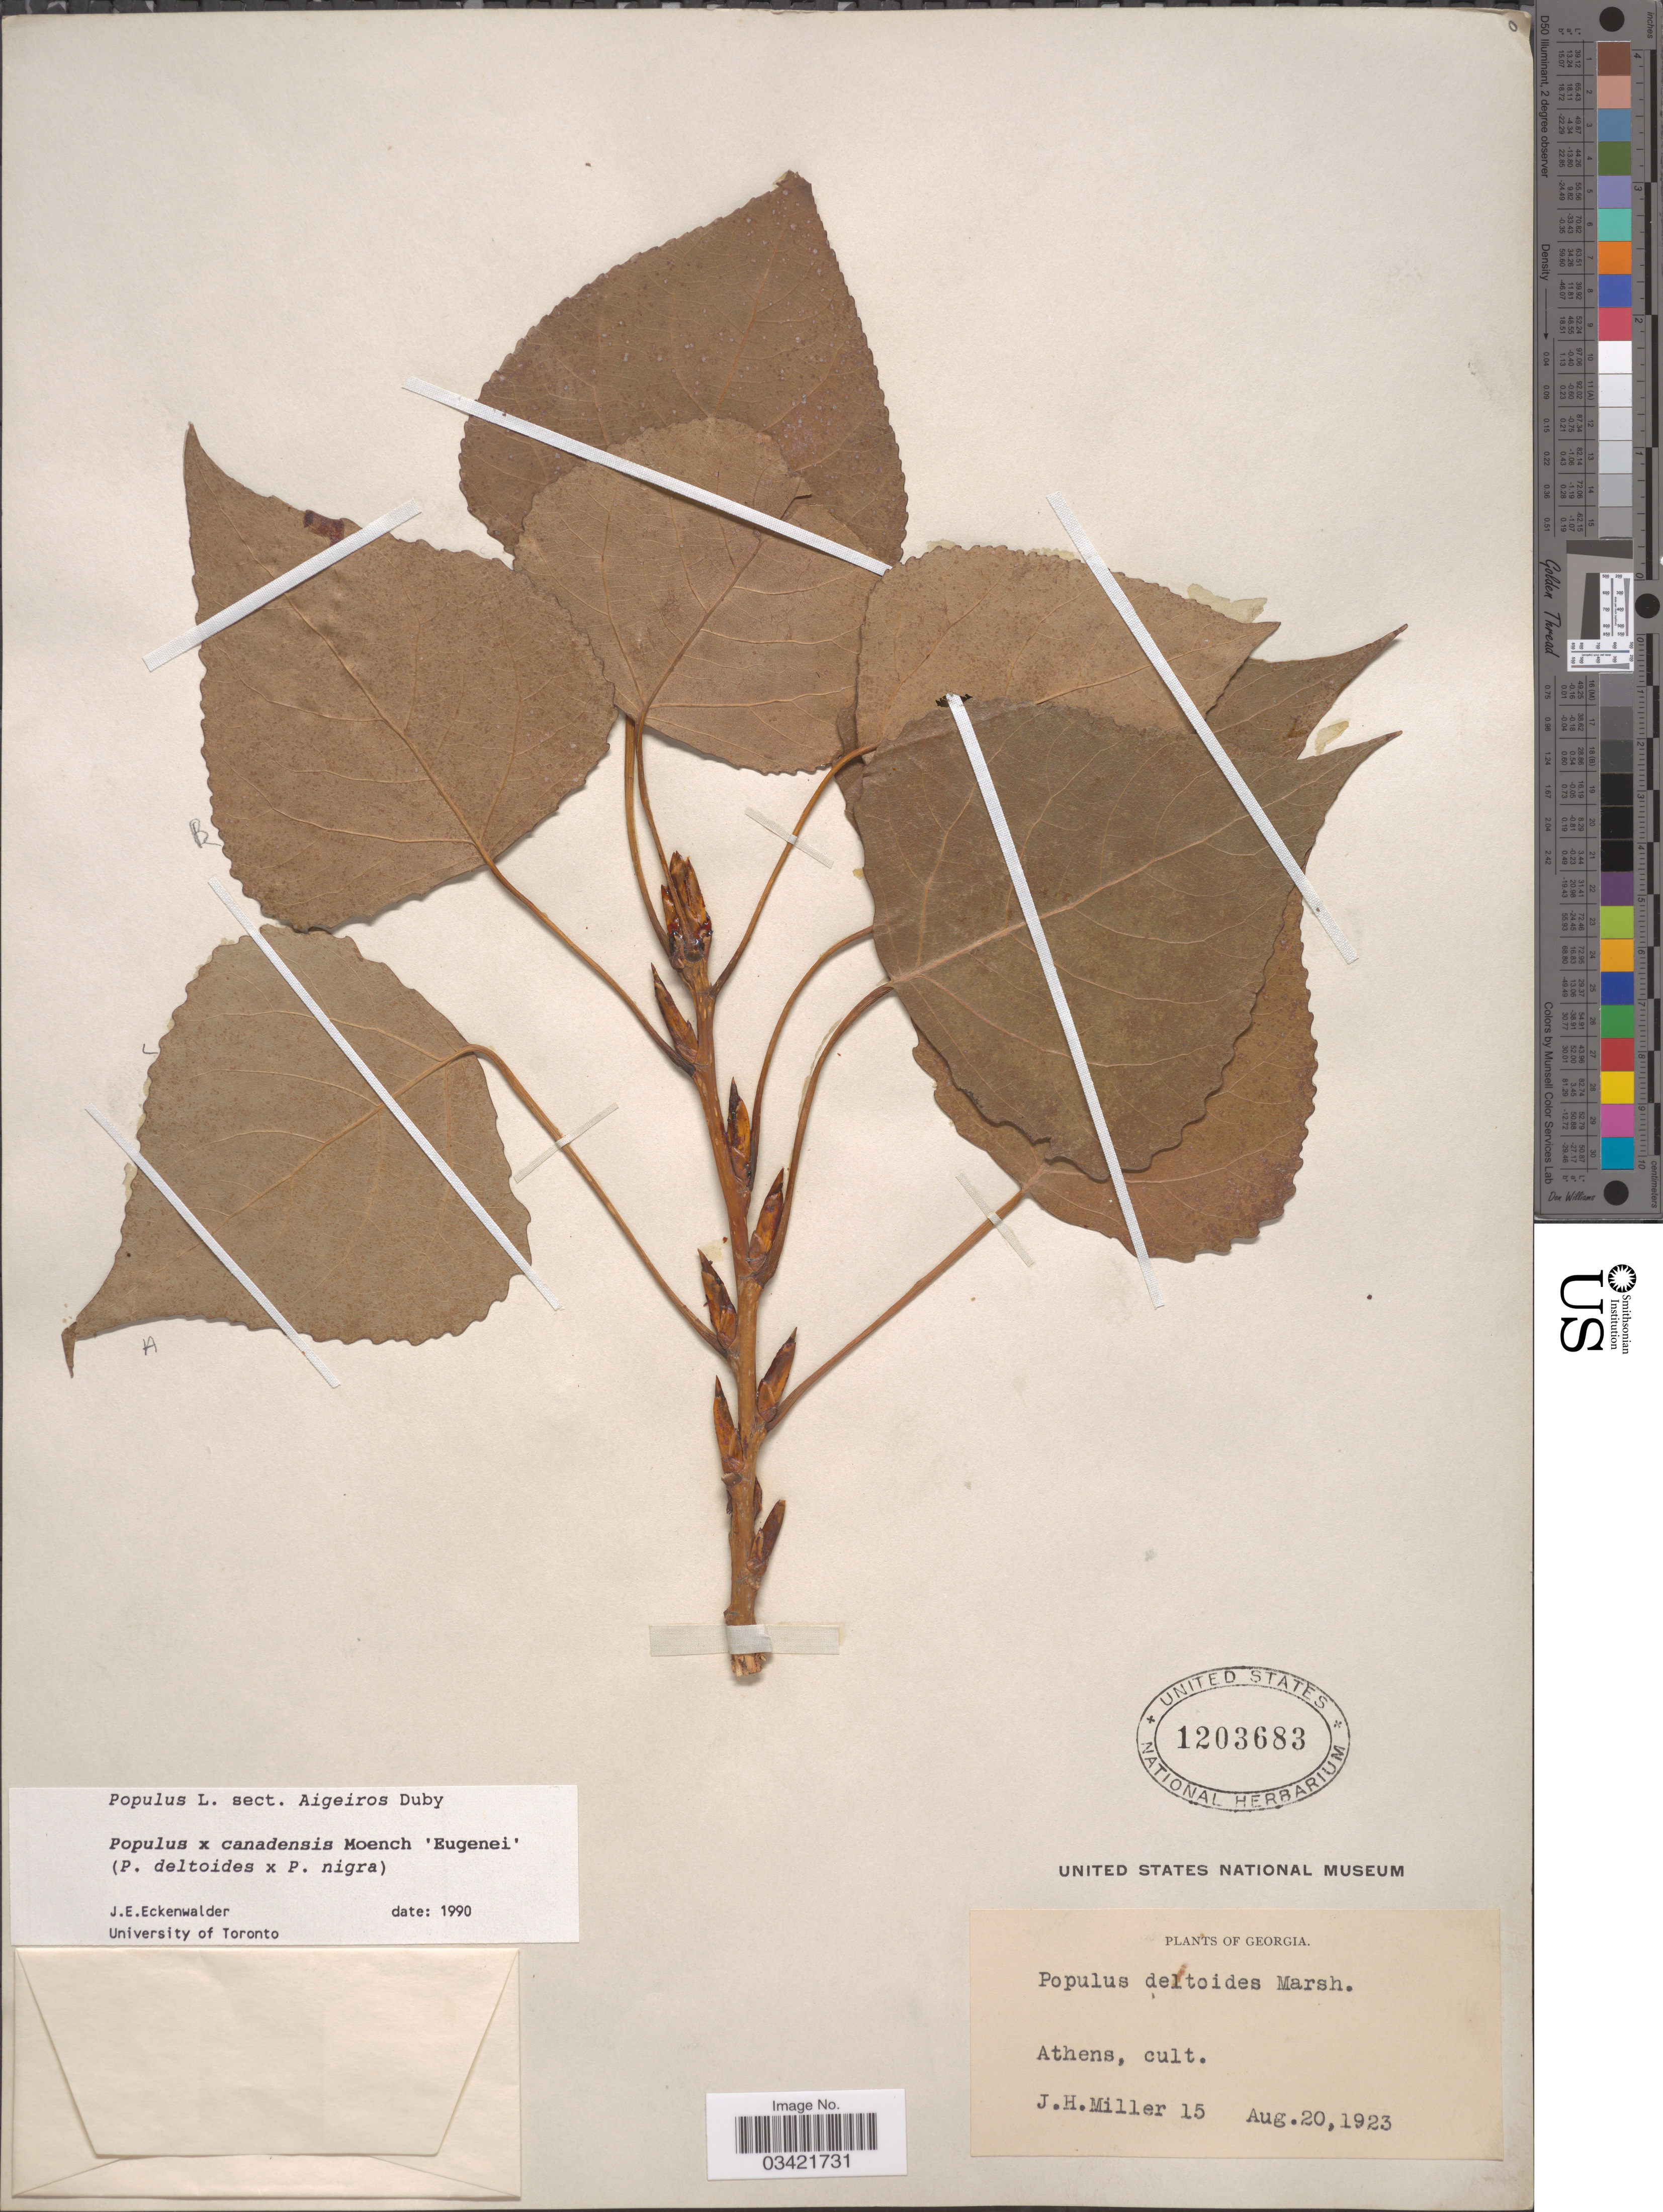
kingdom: Plantae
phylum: Tracheophyta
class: Magnoliopsida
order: Malpighiales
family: Salicaceae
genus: Populus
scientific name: Populus canadensis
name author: Moench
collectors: J. H. Miller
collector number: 15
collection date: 1923-08-20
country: United States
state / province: Georgia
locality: Athens.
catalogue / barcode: US 1203683